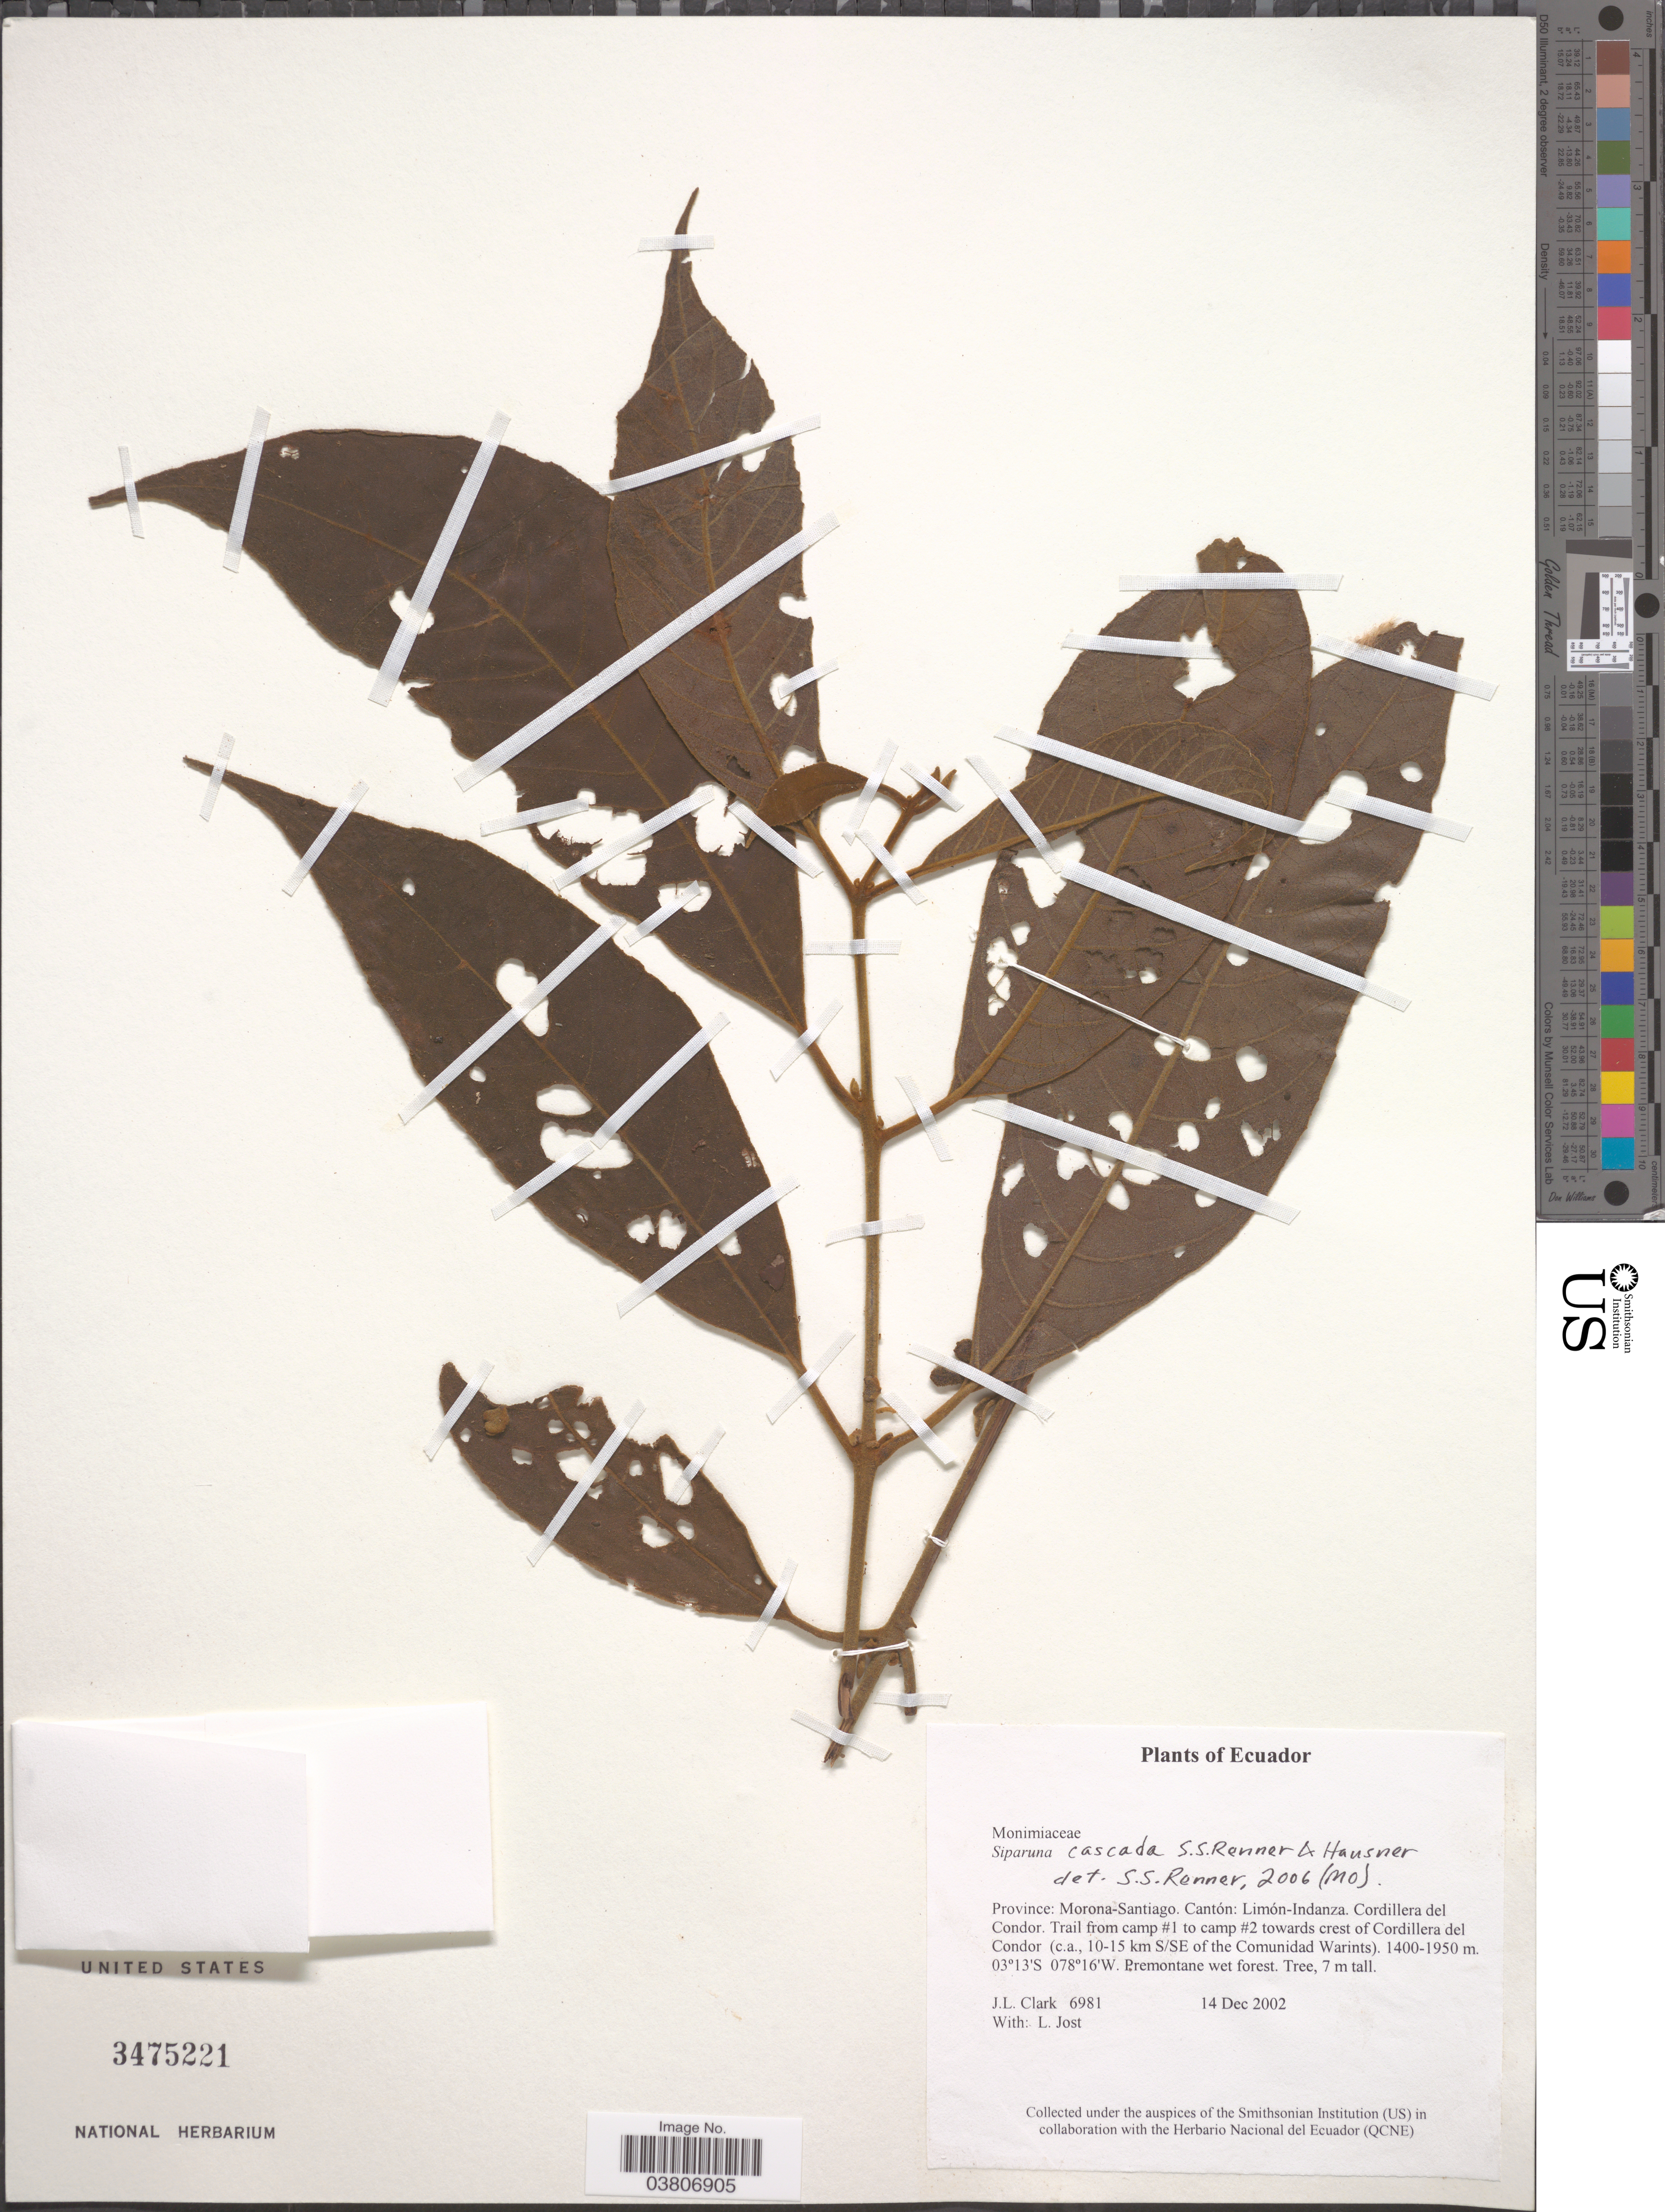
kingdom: Plantae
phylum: Tracheophyta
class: Magnoliopsida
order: Laurales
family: Siparunaceae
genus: Siparuna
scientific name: Siparuna cascada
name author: S.S. Renner & Hausner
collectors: J. L. Clark & L. Jost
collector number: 6981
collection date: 2002-12-14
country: Ecuador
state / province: Morona-Santiago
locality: Cantón: Limón-Indanza. Cordillera del Condor. Trail from camp #1 to camp #2 towards crest of Cordillera del Condor (c.a., 10-15 km S/SE of the Comunidad Warints).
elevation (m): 1400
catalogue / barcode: US 3475221